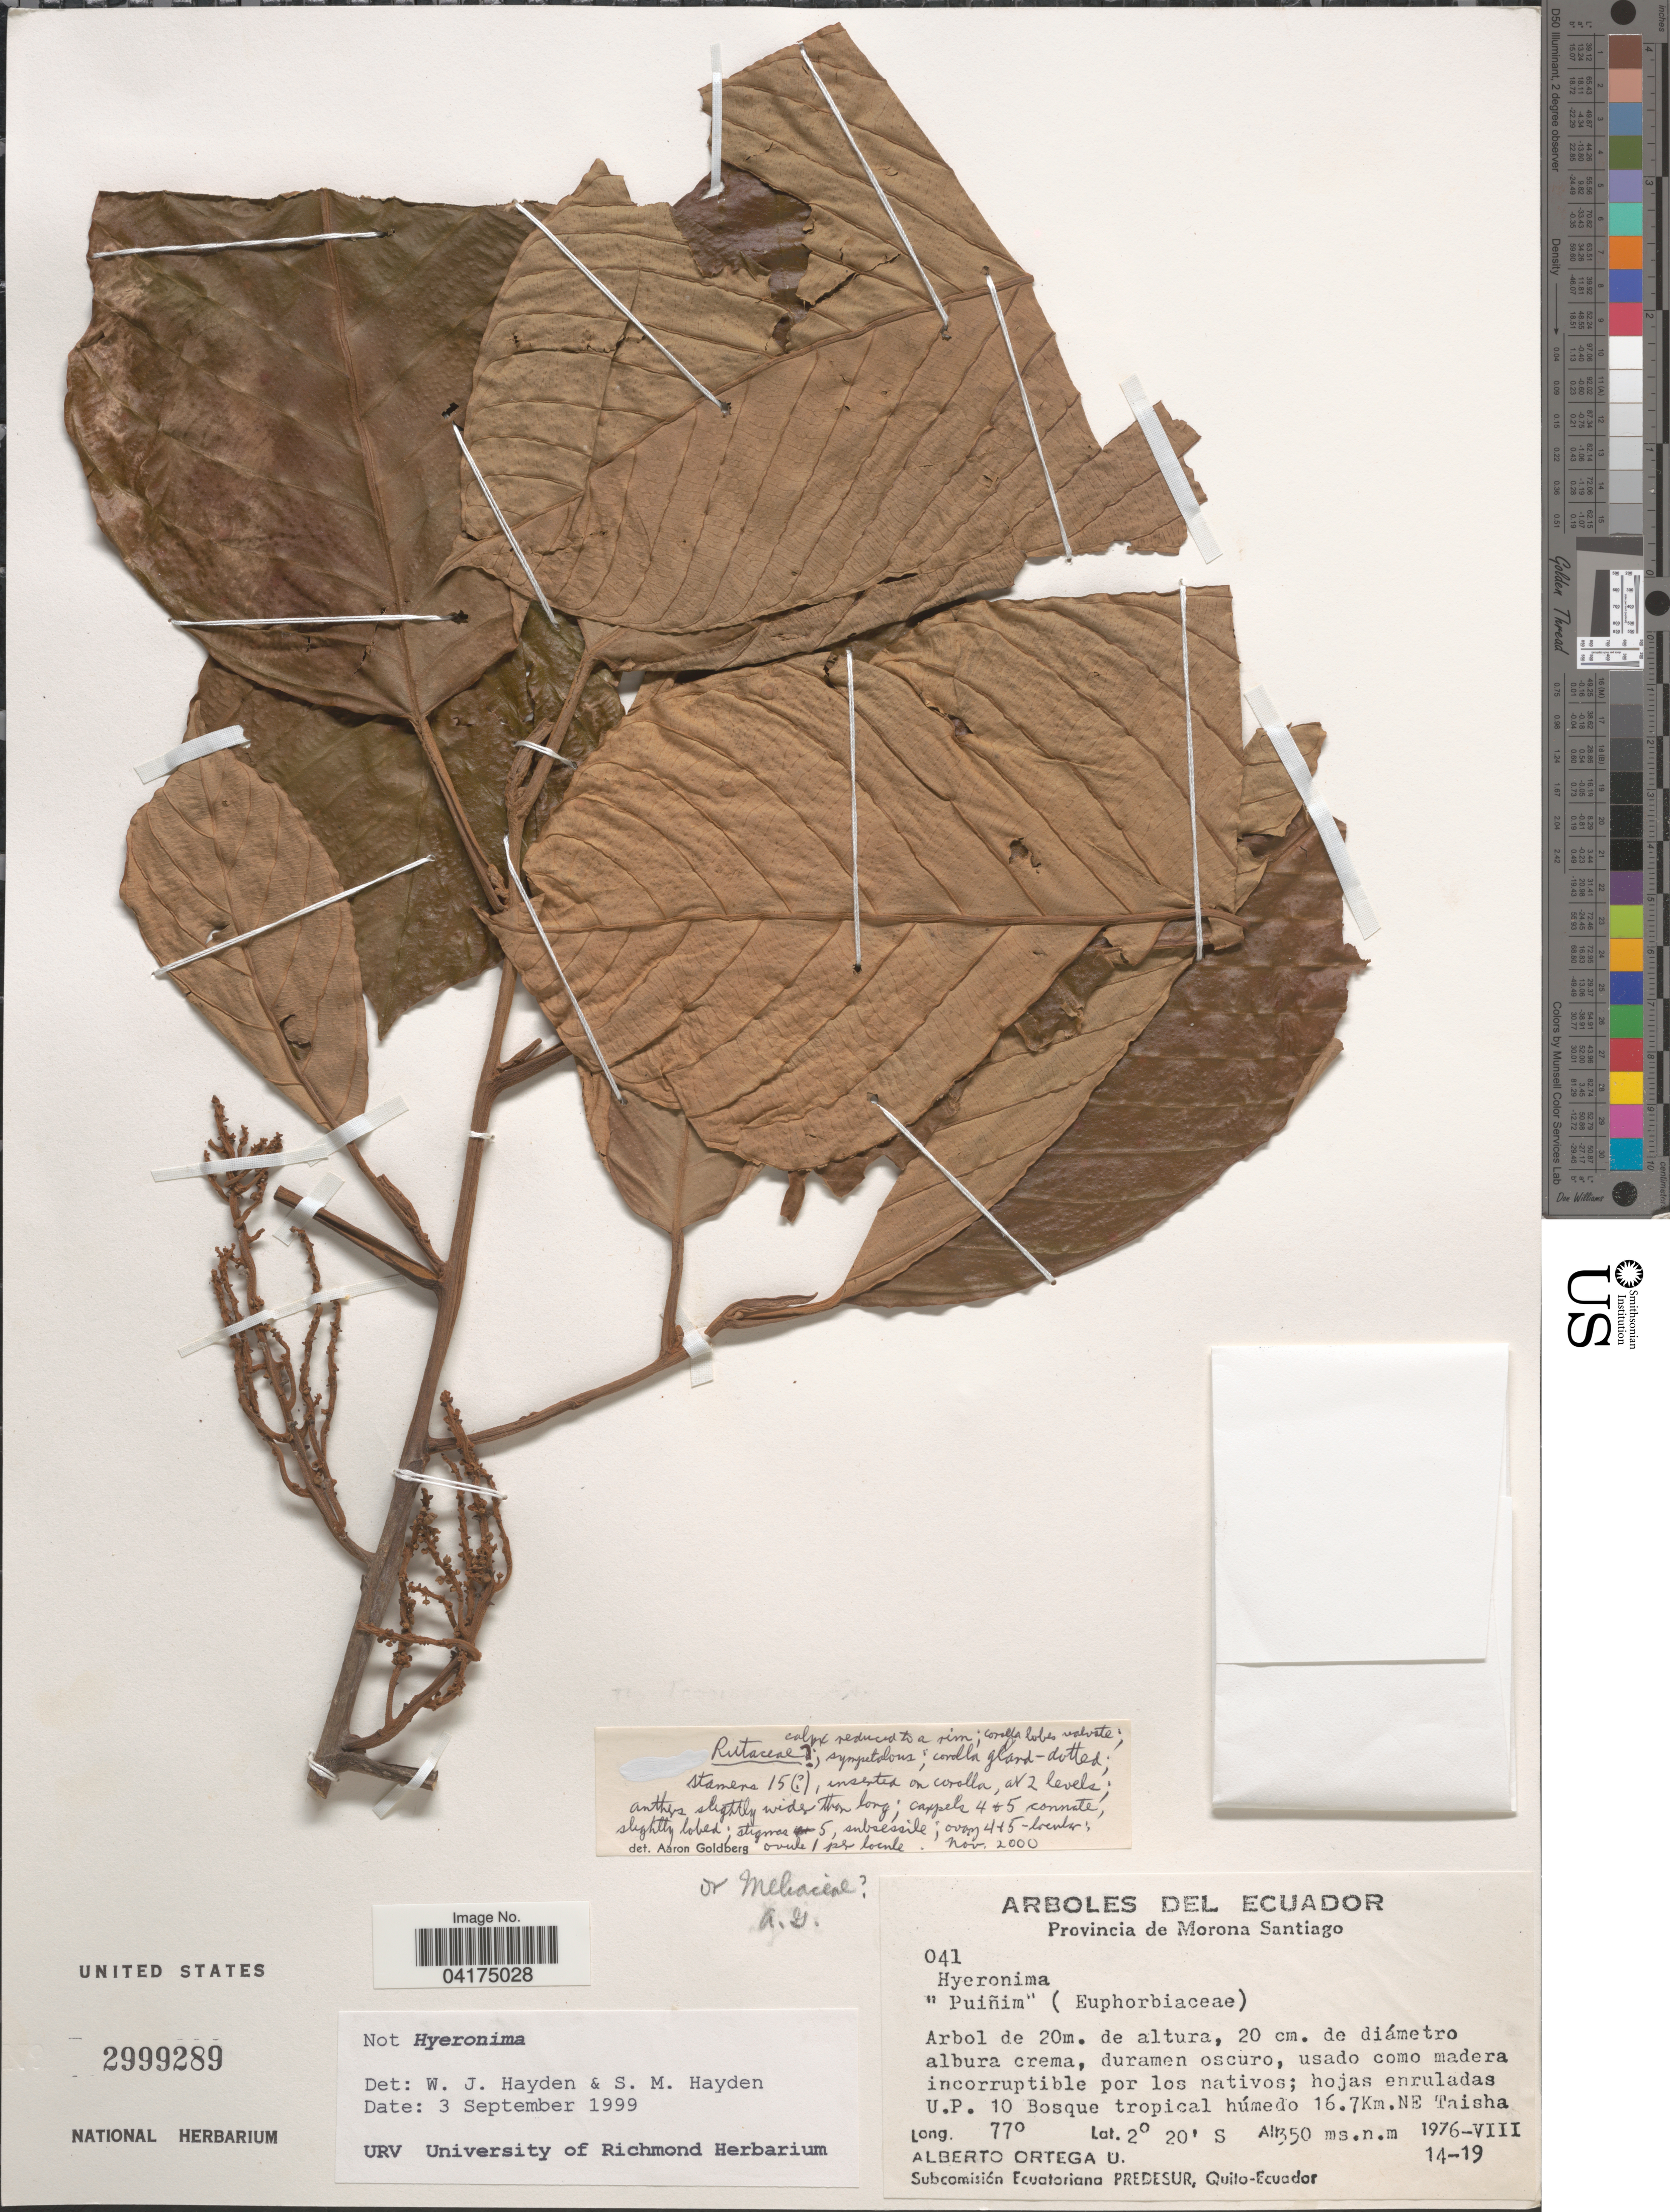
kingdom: Plantae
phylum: Tracheophyta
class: Magnoliopsida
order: Malpighiales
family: Phyllanthaceae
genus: Hyeronima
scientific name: Hyeronima sp.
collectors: A. Ortega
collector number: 041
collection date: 1976-08-14/1976-08-19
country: Ecuador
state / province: Morona-Santiago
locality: U.P. 10 Bosque tropical húmedo 16.7Km.NE Taisha.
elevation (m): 350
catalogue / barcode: US 2999289